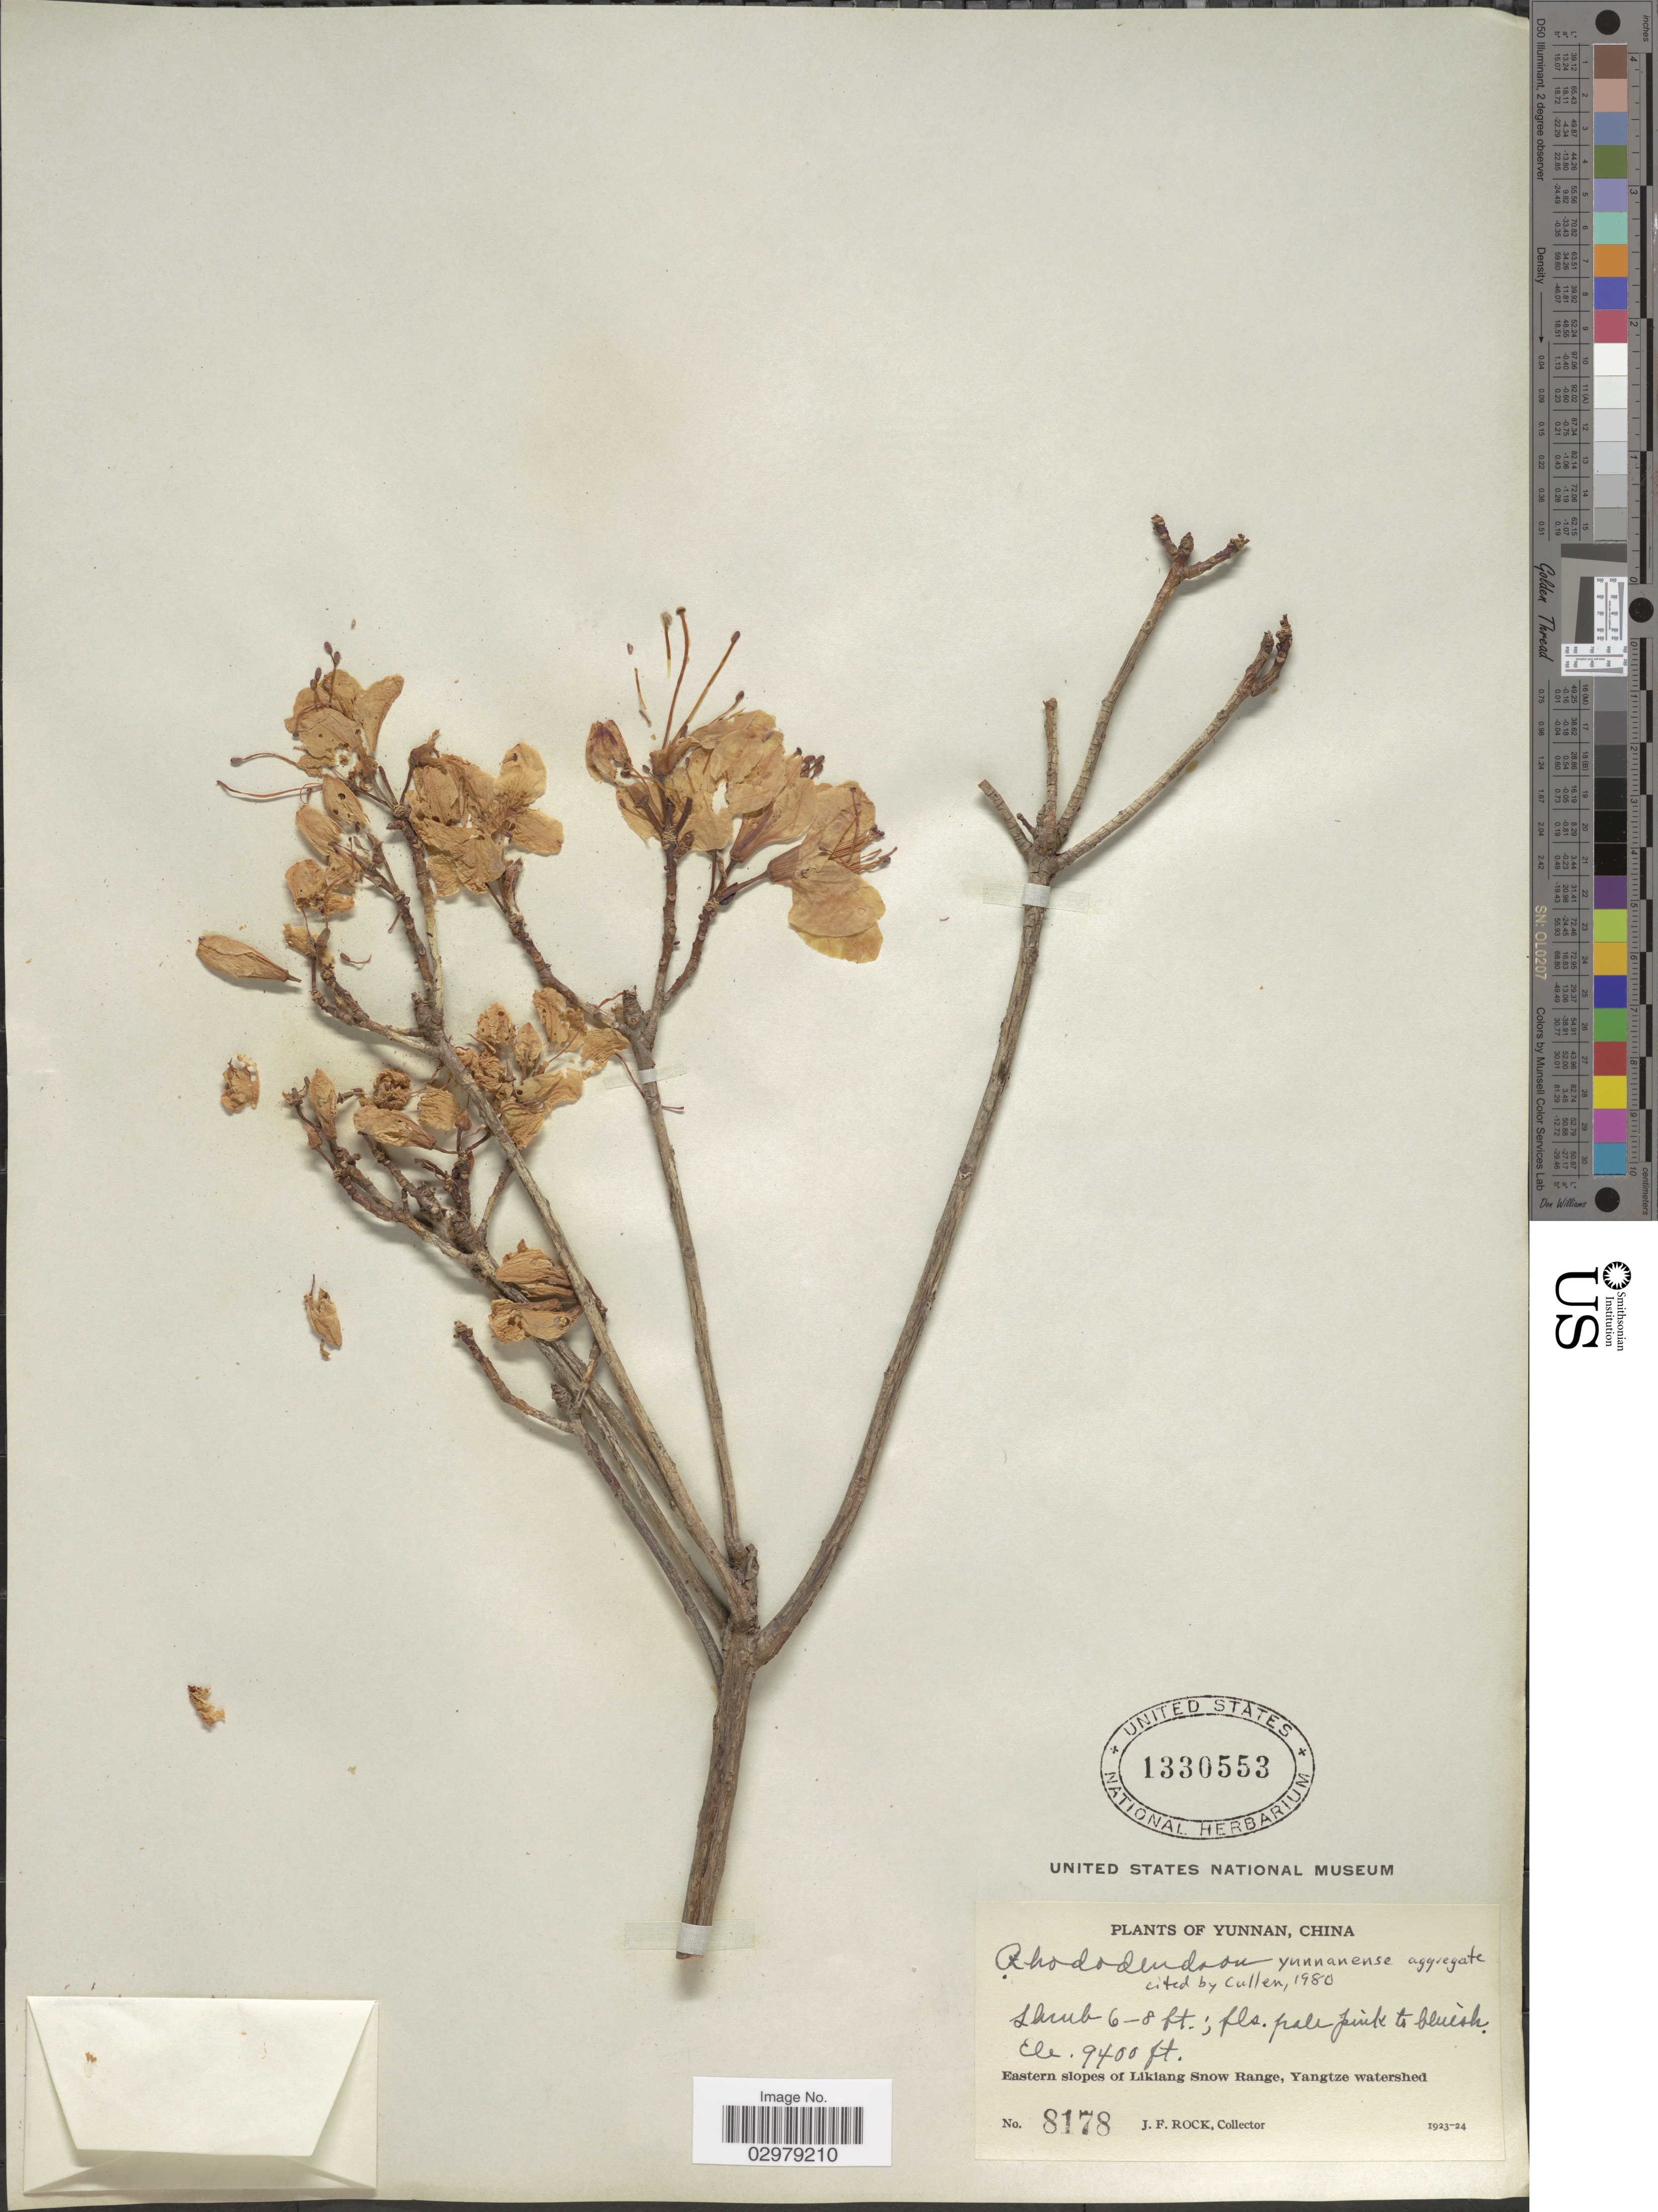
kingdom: Plantae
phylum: Tracheophyta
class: Magnoliopsida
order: Ericales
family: Ericaceae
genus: Rhododendron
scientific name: Rhododendron yunnanense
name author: Franch.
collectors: J. Rock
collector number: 8178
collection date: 1923/1924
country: China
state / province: Yunnan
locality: Eastern slopes of Likiang Snow Range, Yangtze watershed.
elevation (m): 2865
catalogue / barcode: US 1330553